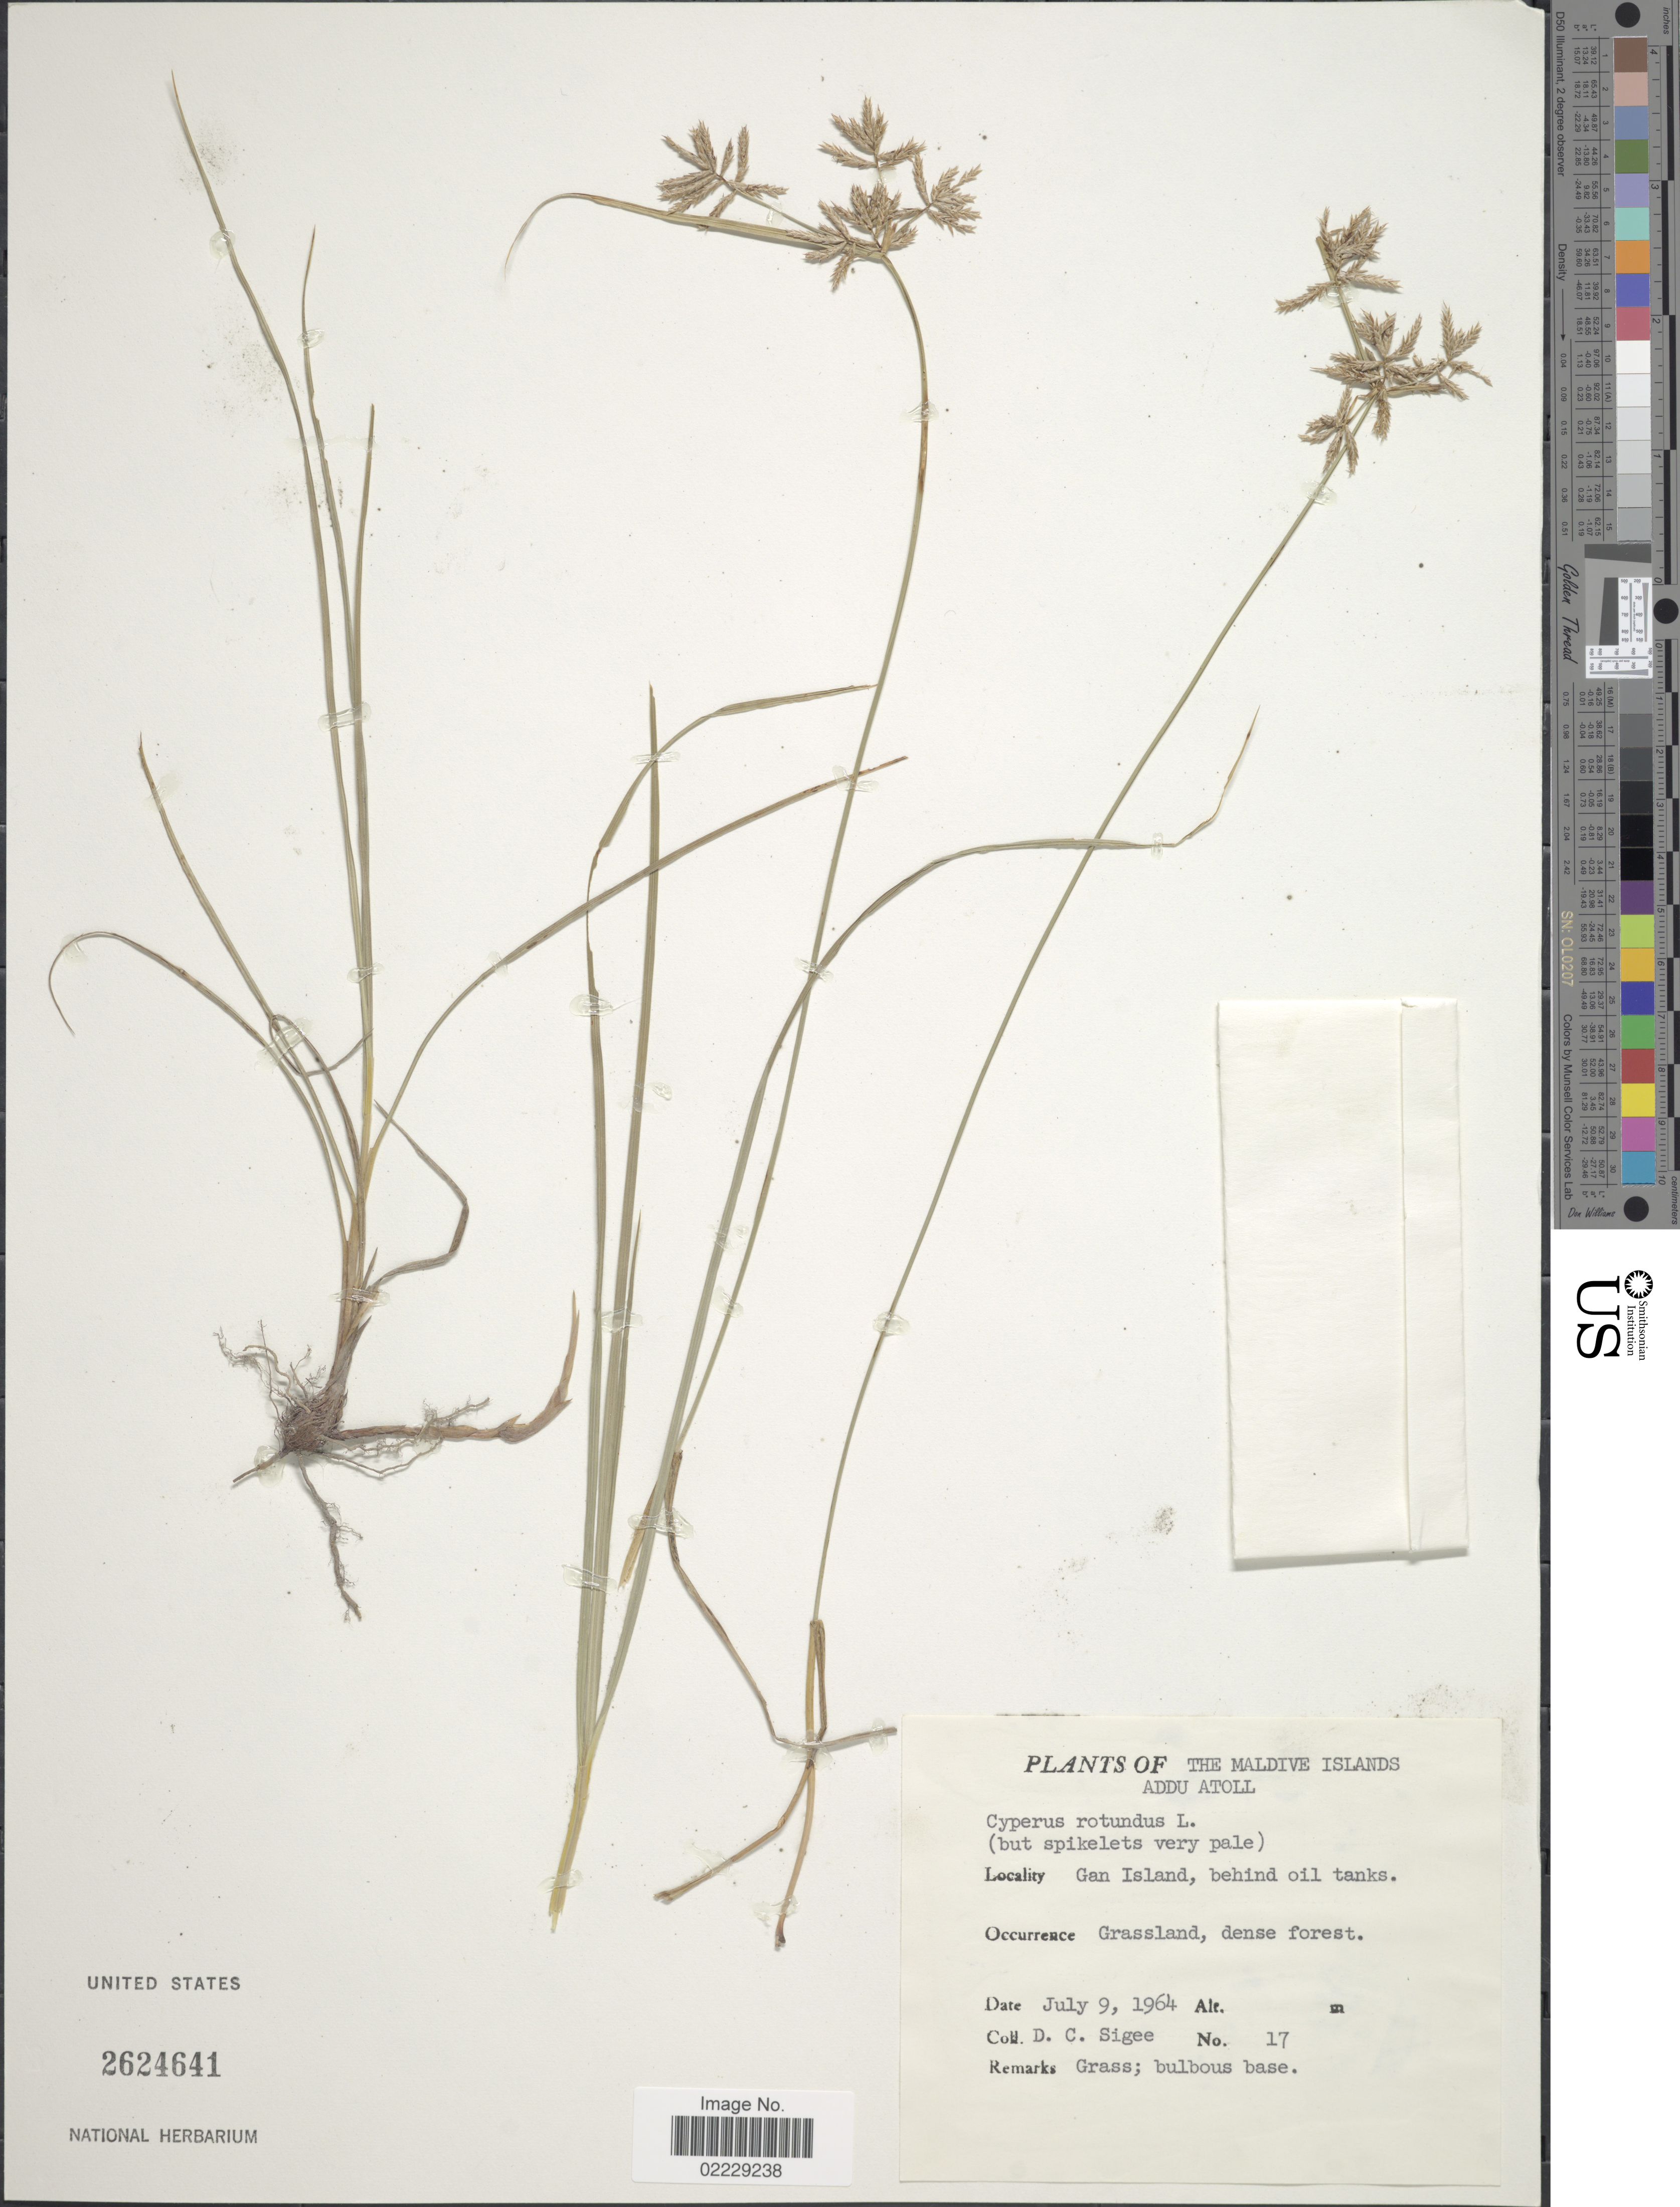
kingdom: Plantae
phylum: Tracheophyta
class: Liliopsida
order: Poales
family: Cyperaceae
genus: Cyperus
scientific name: Cyperus rotundus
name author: L.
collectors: D. C. Sigee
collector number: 17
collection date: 1964-07-09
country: Maldive Islands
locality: Addu Atoll, Gan Island, behind oil tanks.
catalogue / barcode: US 2624641